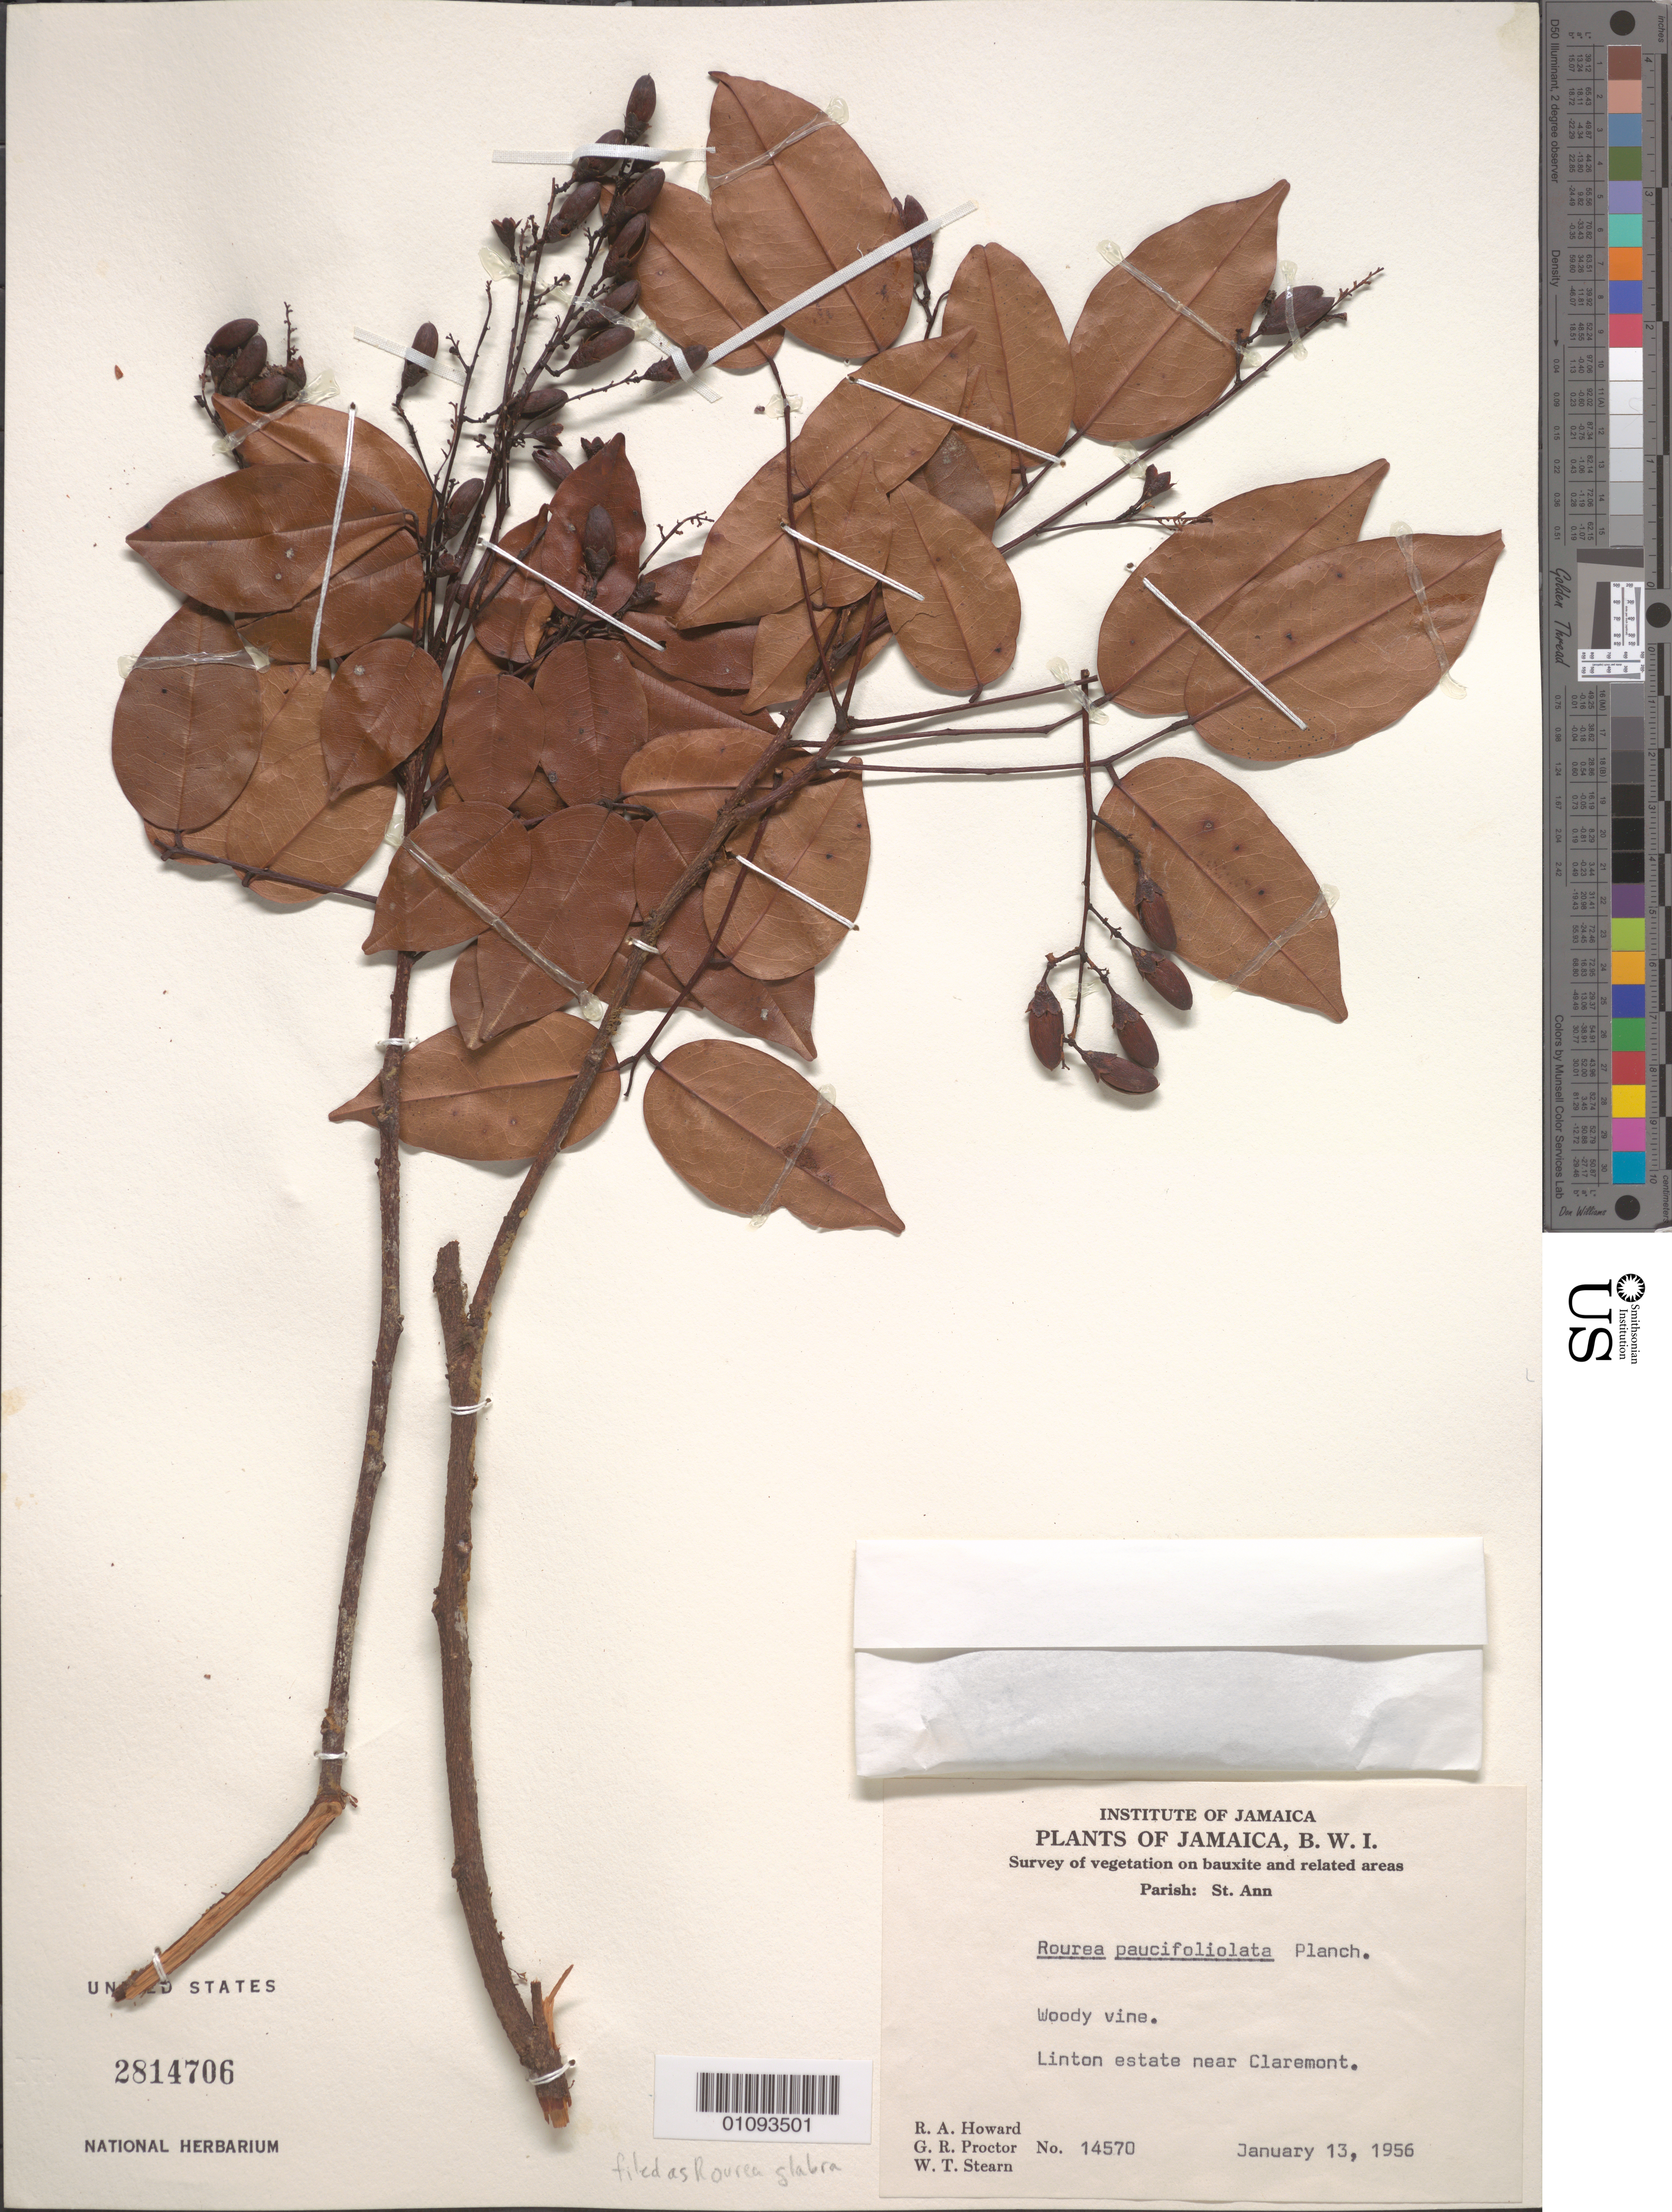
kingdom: Plantae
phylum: Tracheophyta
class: Magnoliopsida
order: Oxalidales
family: Connaraceae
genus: Rourea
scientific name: Rourea glabra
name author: Kunth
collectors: R. A. Howard, G. R. Proctor & W. T. Stearn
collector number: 14570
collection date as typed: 13 Jan 1956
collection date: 1956-01-13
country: Jamaica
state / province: Saint Ann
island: Jamaica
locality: Linton estate near Claremont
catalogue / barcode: US 2814706